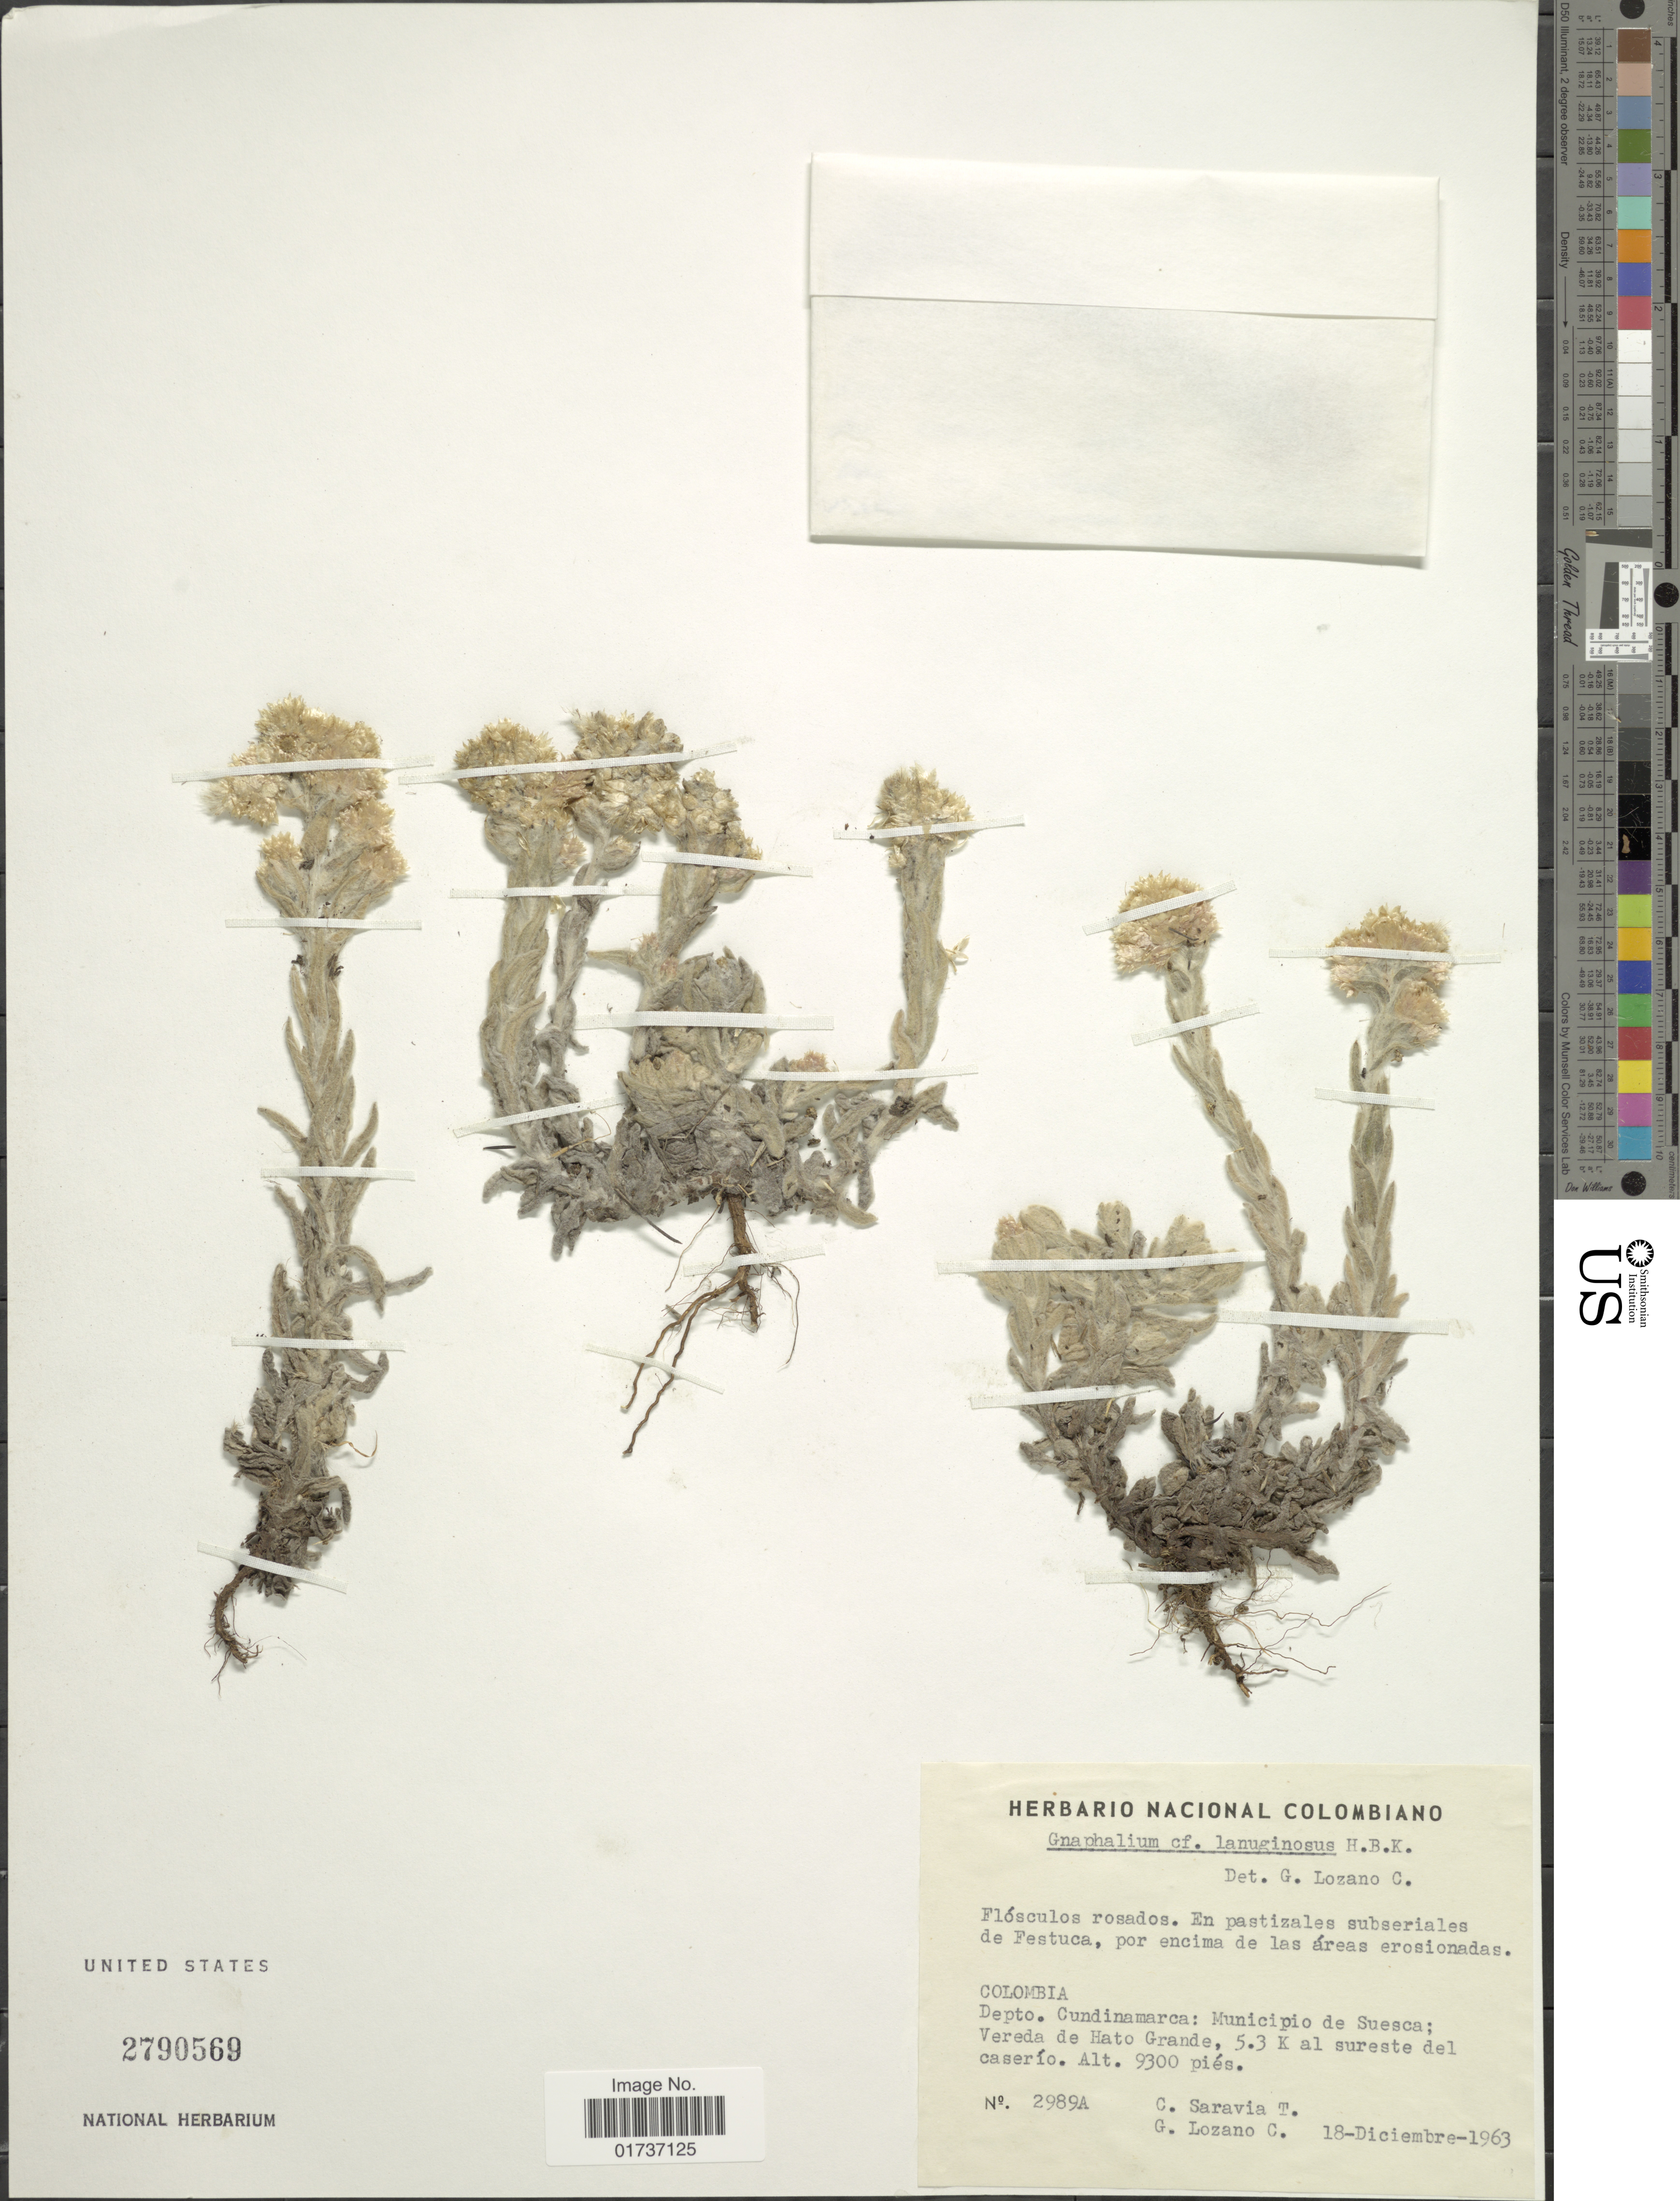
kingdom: Plantae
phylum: Tracheophyta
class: Magnoliopsida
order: Asterales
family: Asteraceae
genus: Gnaphalium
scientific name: Gnaphalium meridanum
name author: Aristeg.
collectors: C. Saravia T. & G. Lozano-Contreras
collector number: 2989A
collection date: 1963-12-18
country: Colombia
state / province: Cundinamarca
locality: Depto Cundinamarca: Municipio de Suesca; Vereda de Hato Grande, 5.3 K al sureste del caserío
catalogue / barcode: US 2790569